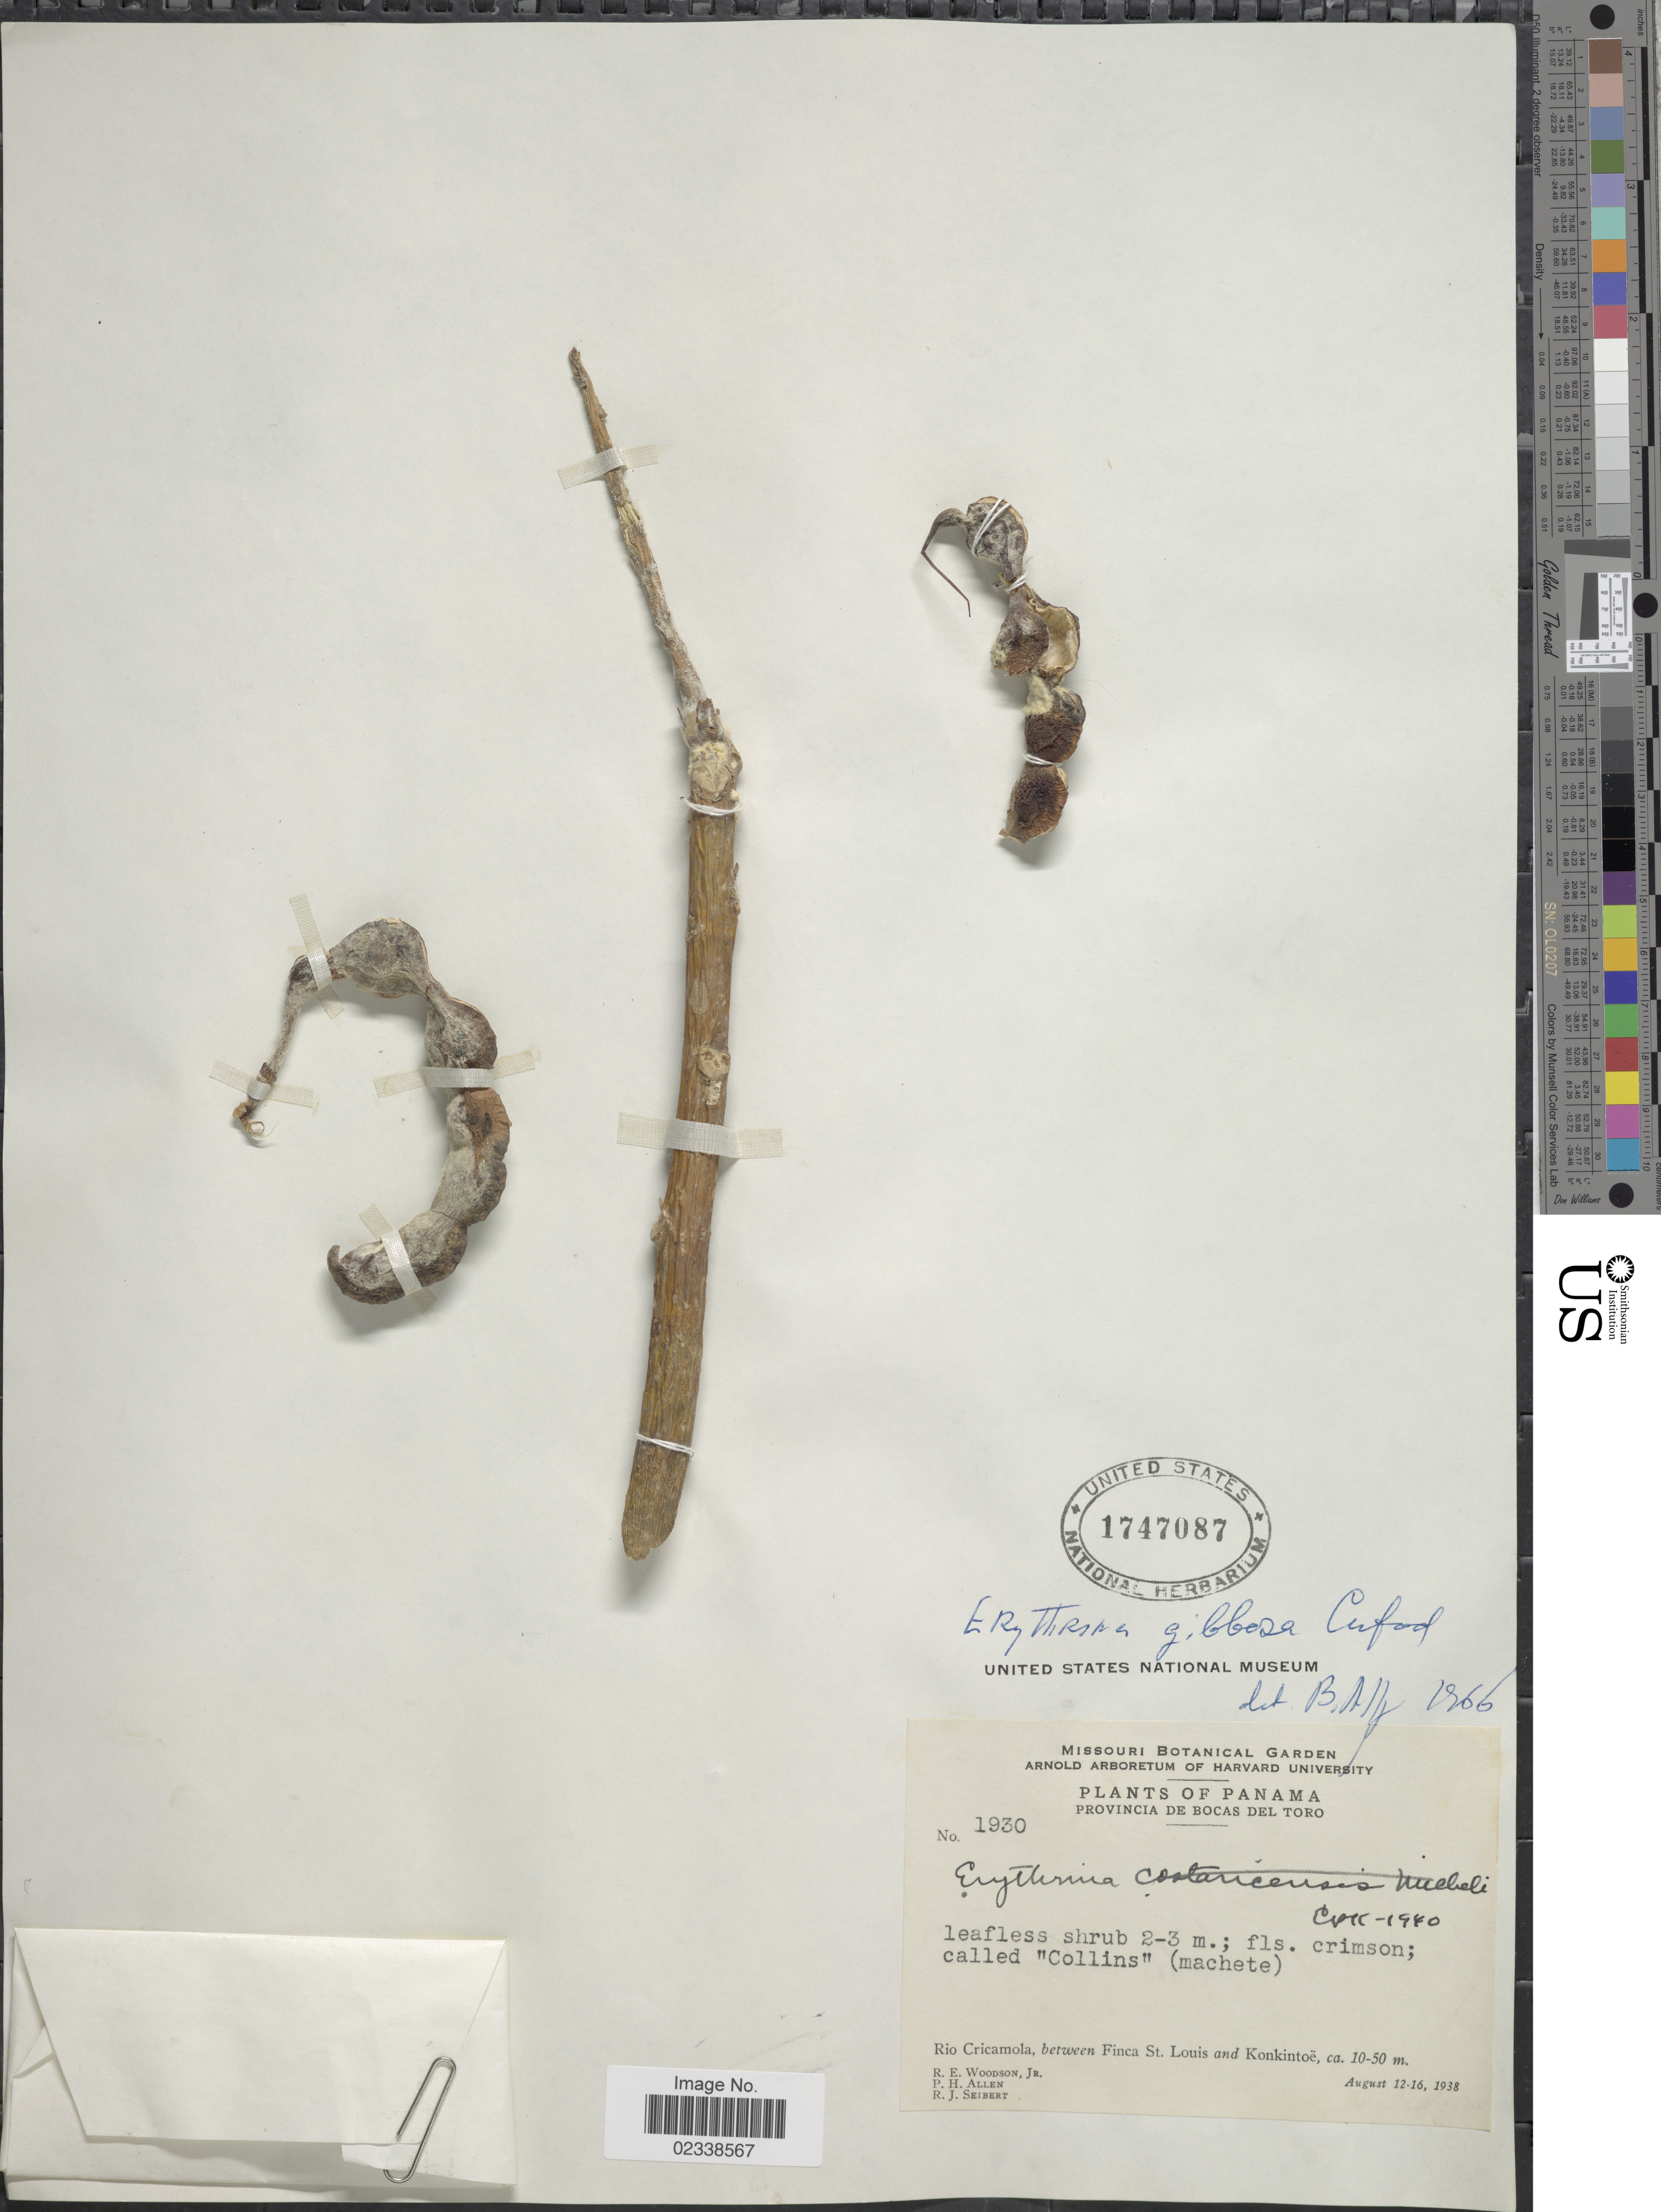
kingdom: Plantae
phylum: Tracheophyta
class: Magnoliopsida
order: Fabales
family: Fabaceae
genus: Erythrina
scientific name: Erythrina gibbosa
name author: Cufod.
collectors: R. E. Woodson, P. H. Allen & R. J. Seibert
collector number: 1930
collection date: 1938-08-12/1938-08-16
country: Panama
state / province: Bocas del Toro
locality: Rio Cricamola, between Finca St. Louis and Konkintoe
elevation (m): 10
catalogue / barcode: US 1747087